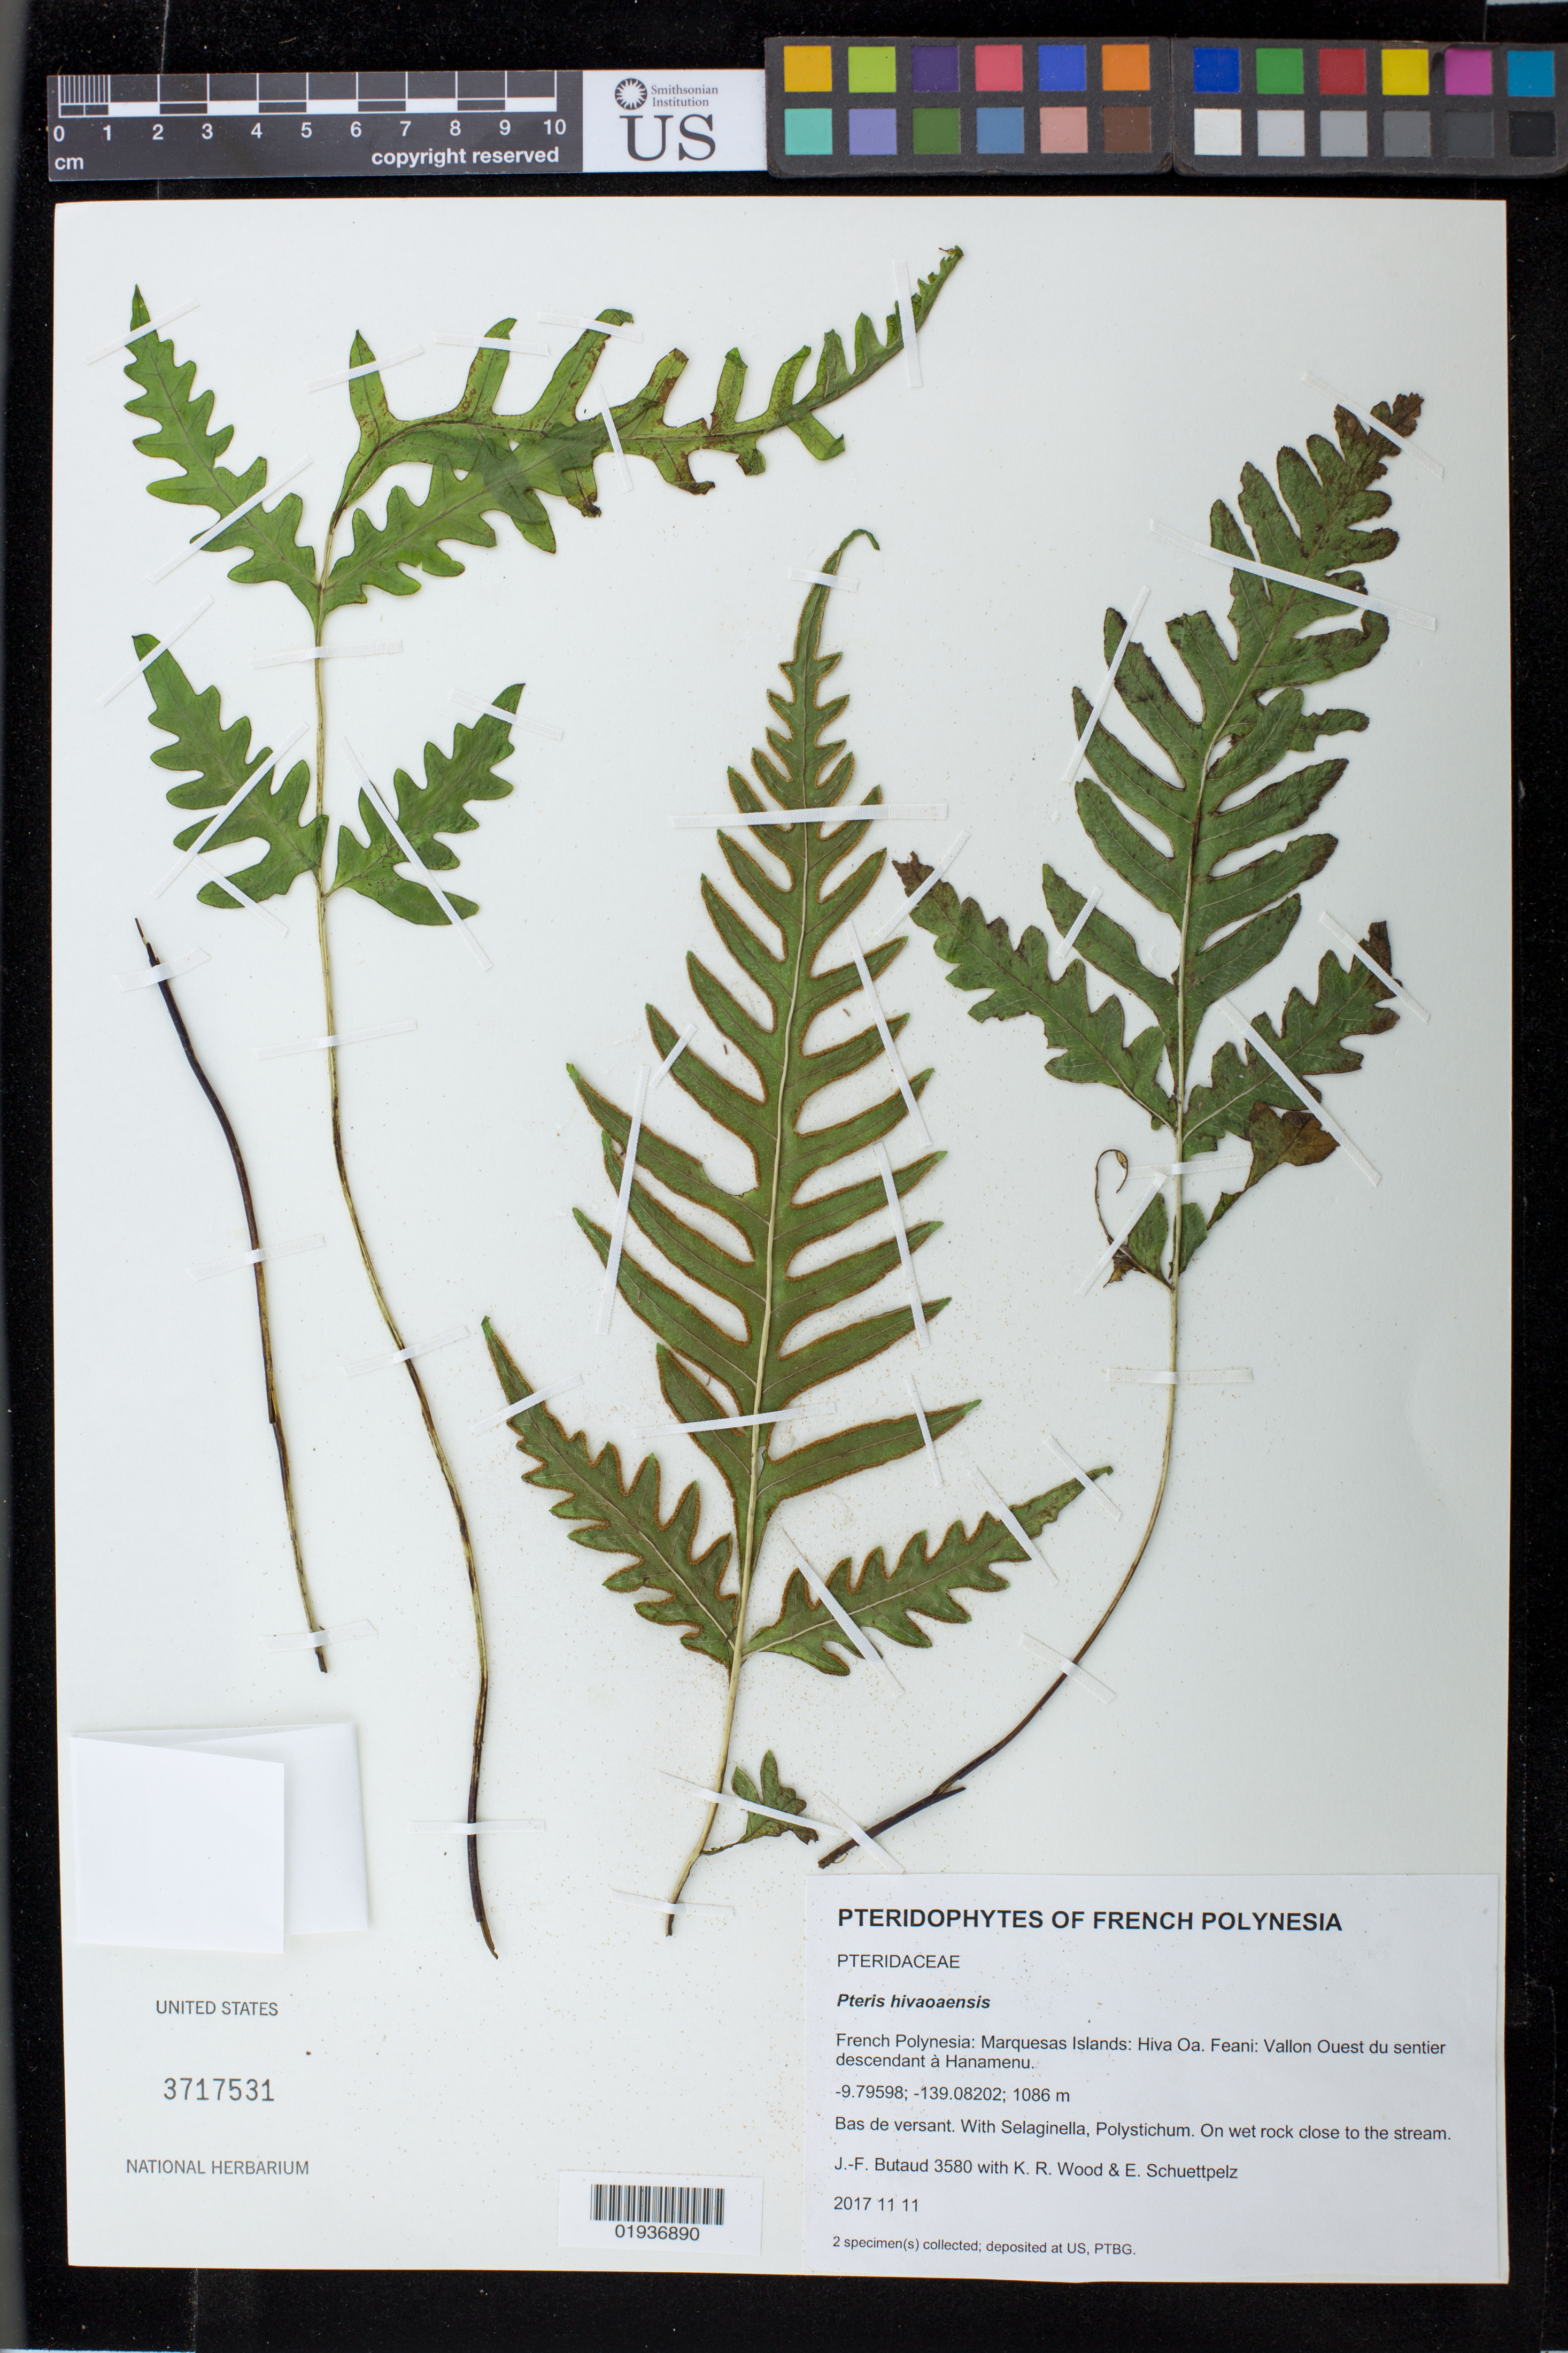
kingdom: Plantae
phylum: Tracheophyta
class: Polypodiopsida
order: Polypodiales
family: Pteridaceae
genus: Pteris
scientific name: Pteris comans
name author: G. Forst.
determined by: Florence, J.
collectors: J.-F. Butaud, K. R. Wood & E. Schuettpelz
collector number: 3580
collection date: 2017-11-11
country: French Polynesia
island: Hiva Oa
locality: Hiva Oa, Feani, Vallon Ouest du sentier descendant a Hanamenu.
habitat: On wet rock close to the stream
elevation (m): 1086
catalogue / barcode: US 3717531